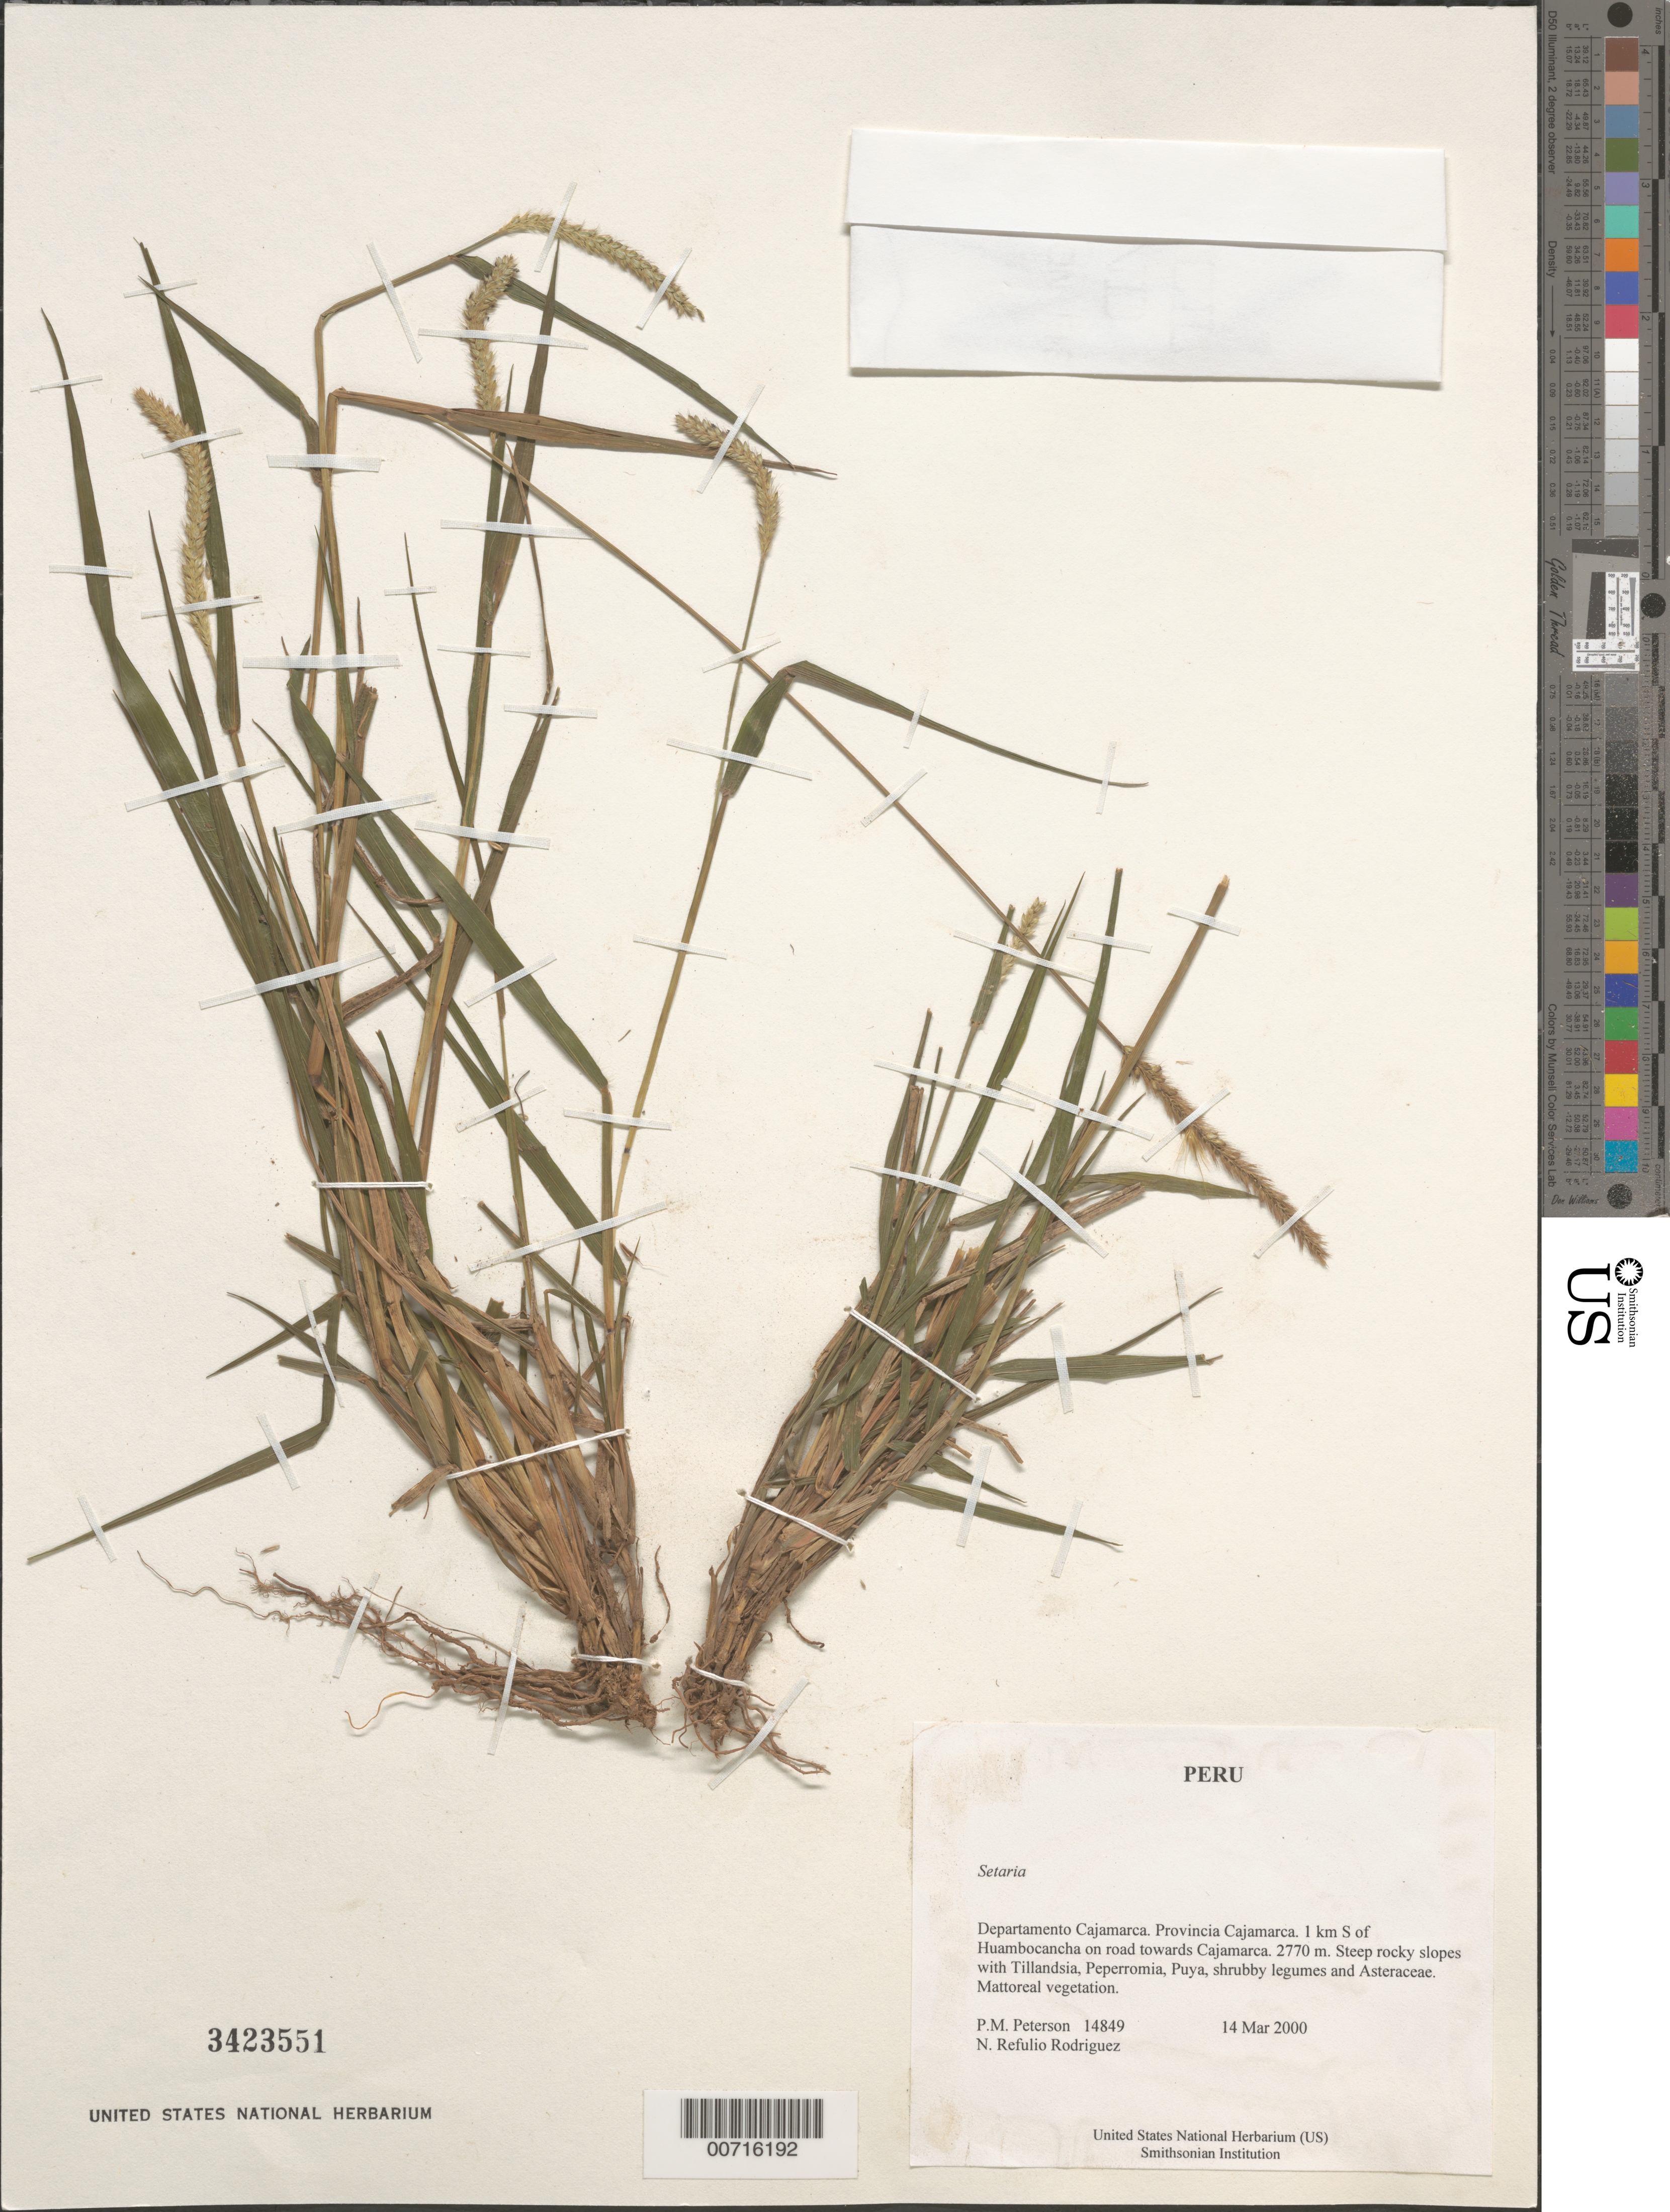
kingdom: Plantae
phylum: Tracheophyta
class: Liliopsida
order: Poales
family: Poaceae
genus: Setaria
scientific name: Setaria sp.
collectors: P. M. Peterson & N. Refulio-Rodríguez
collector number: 14849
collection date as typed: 14 Mar 2000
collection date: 2000-03-14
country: Peru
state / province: Cajamarca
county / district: Cajamarca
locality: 1 km S of Huambocancha on road towards Cajamarca.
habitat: Steep rocky slopes with Tillandsia, Peperromia, Puya, shruby legumes and Asteraceae. Mattoreal vegetation.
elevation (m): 2770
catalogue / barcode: US 3423551